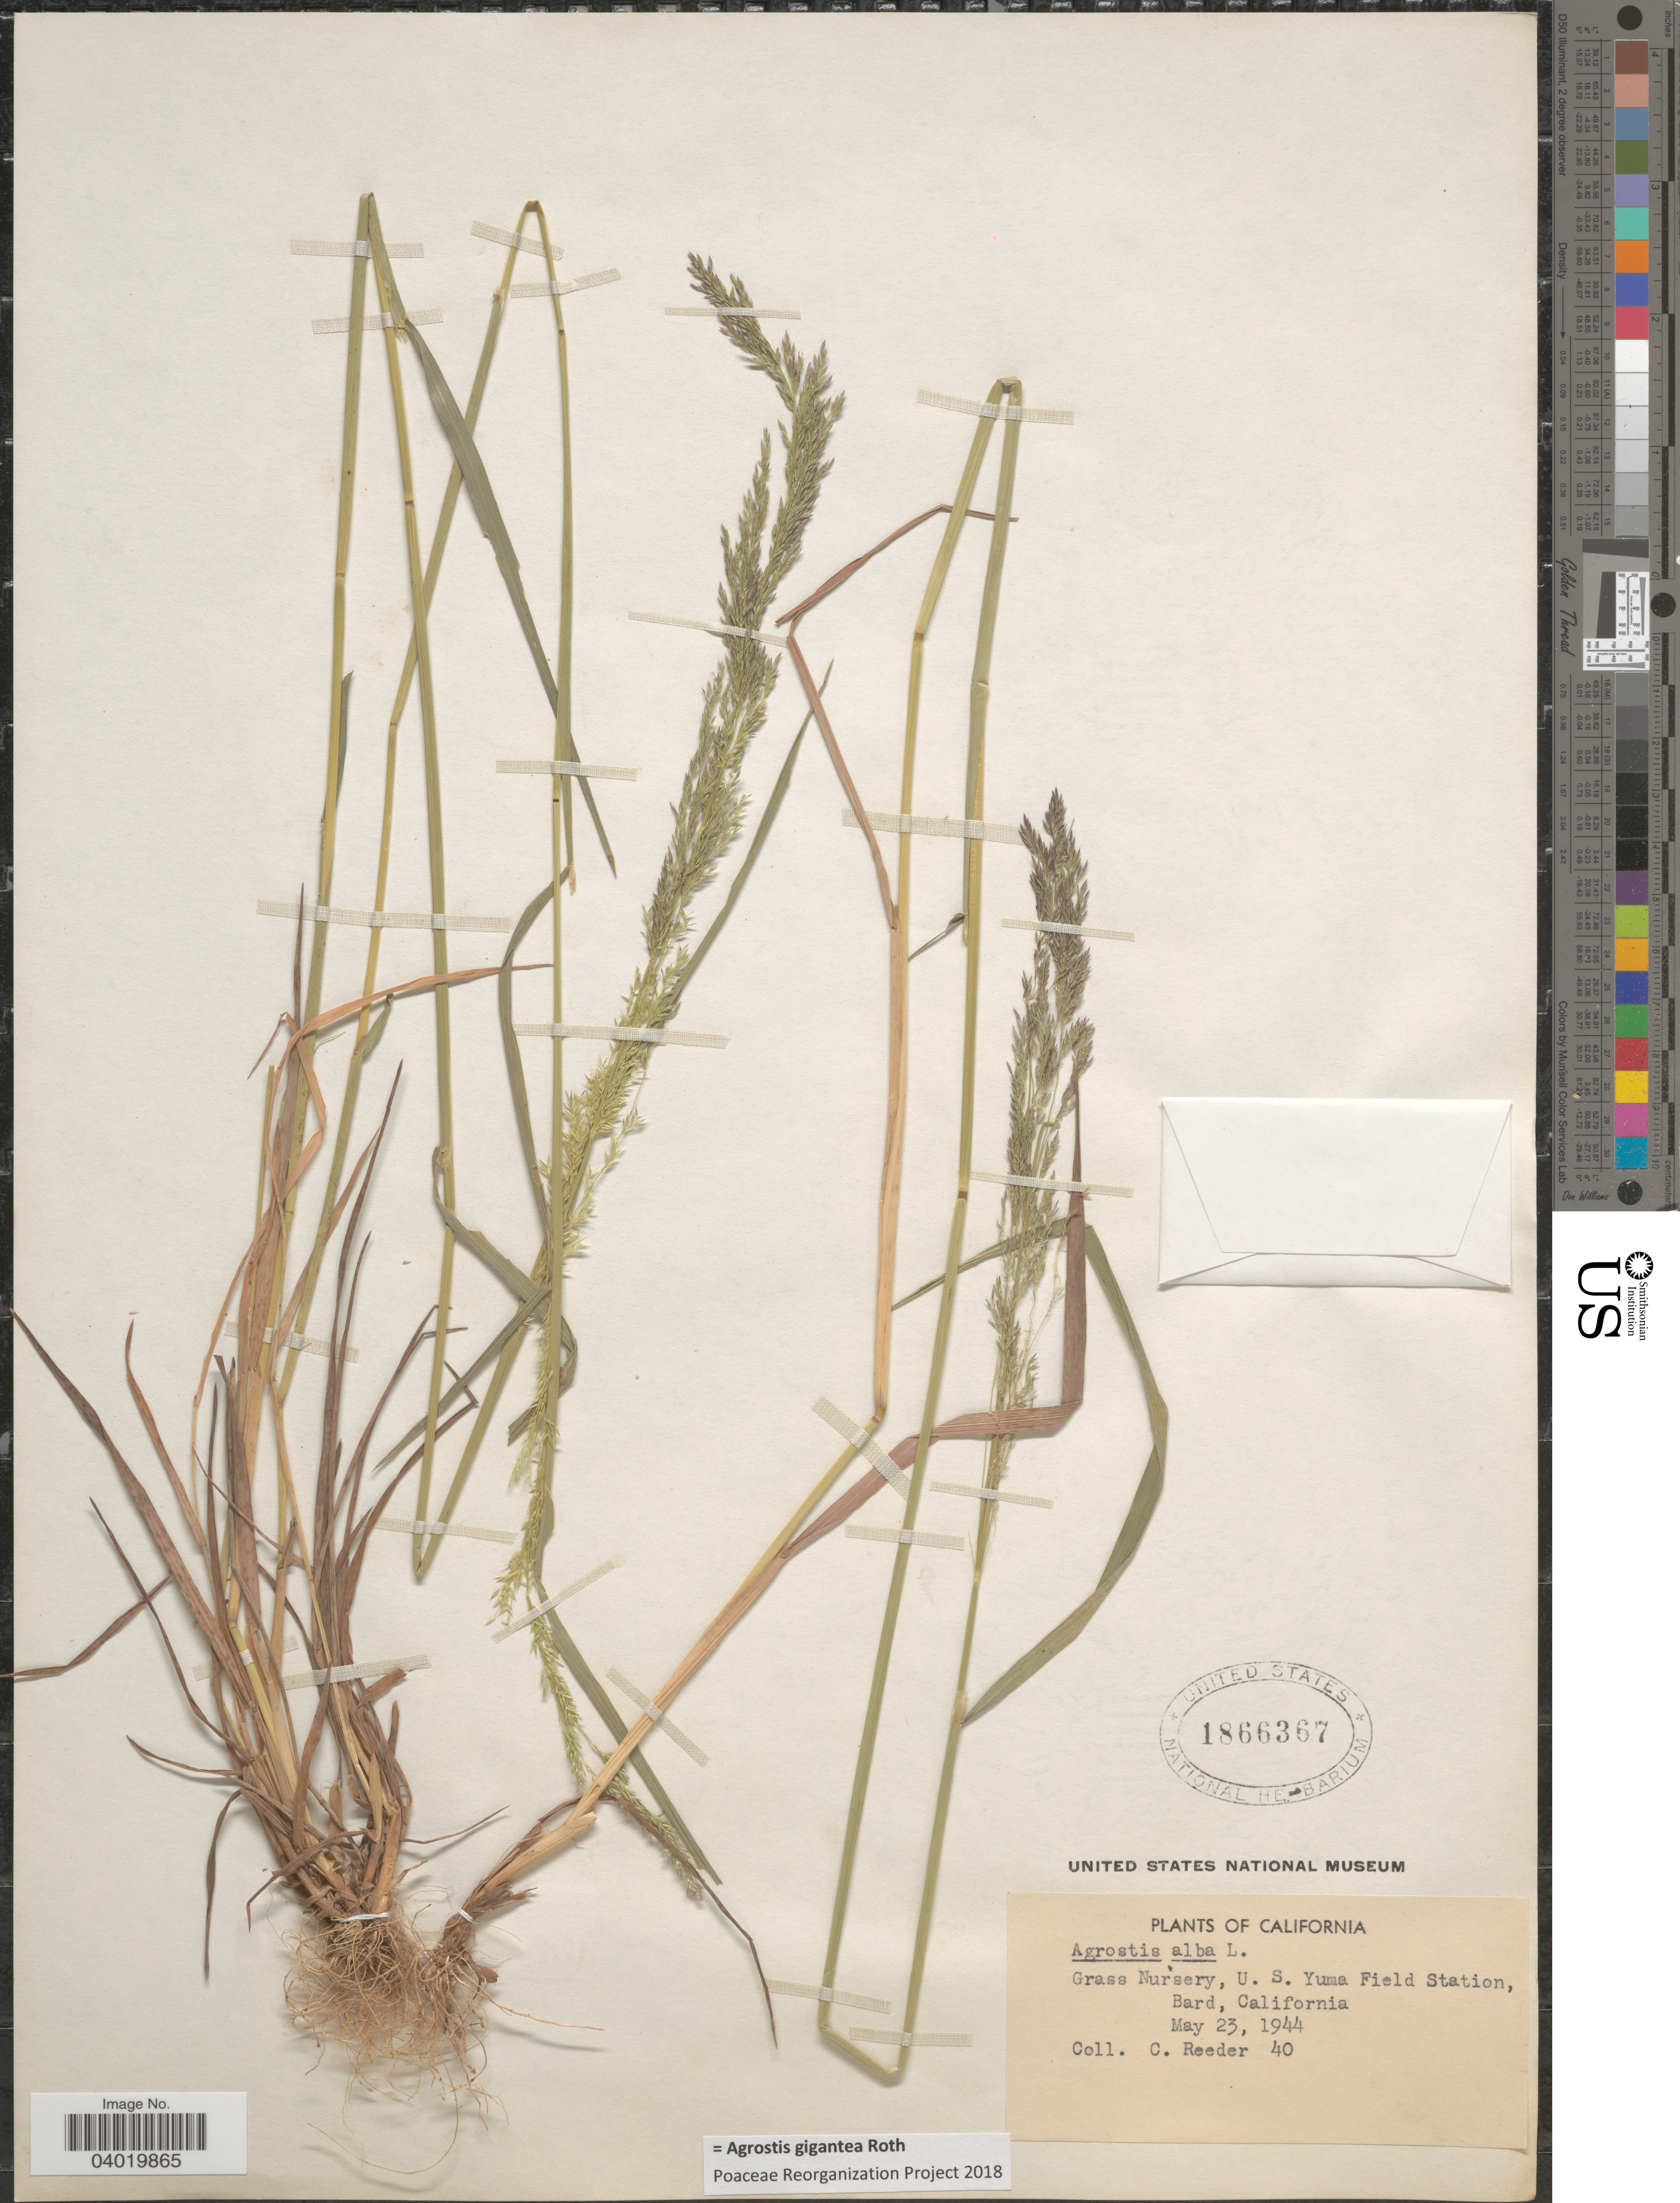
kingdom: Plantae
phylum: Tracheophyta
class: Liliopsida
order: Poales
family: Poaceae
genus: Agrostis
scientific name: Agrostis gigantea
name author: Roth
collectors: C. Reeder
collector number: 40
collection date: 1944-05-23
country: United States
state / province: California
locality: Grass Nursery, U. S. Yuma Field Station, Bard.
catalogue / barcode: US 1866367